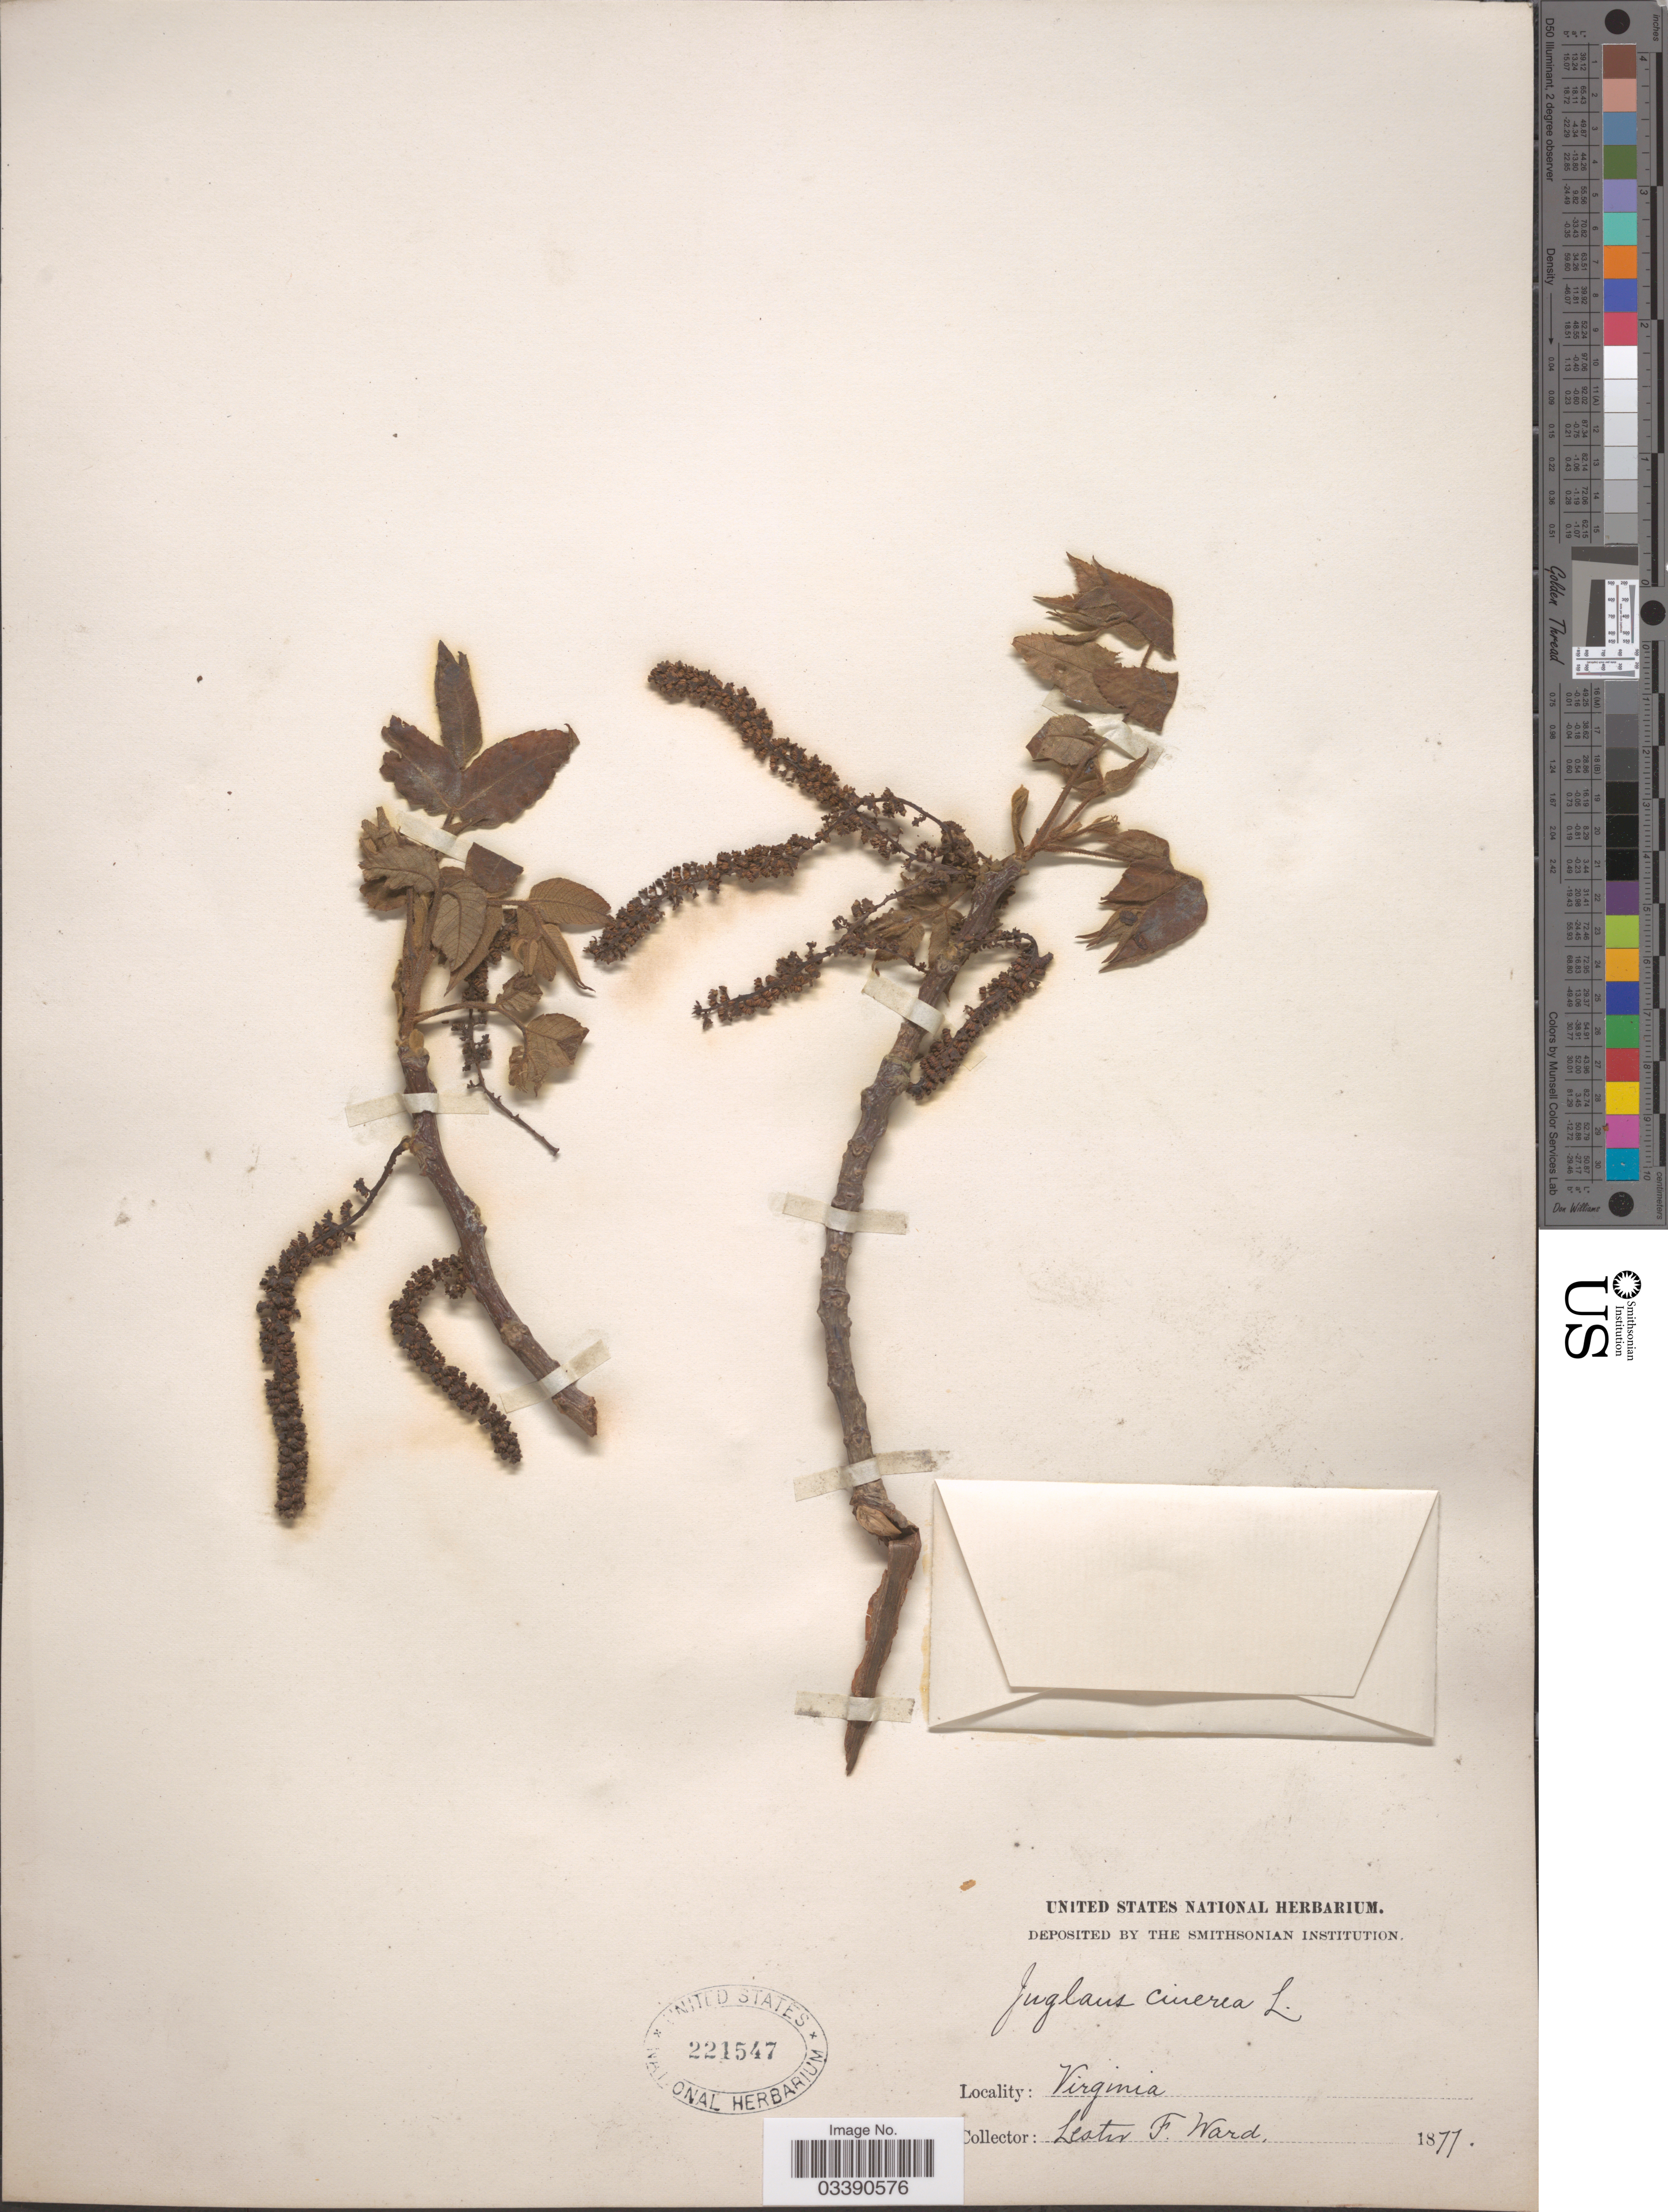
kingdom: Plantae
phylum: Tracheophyta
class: Magnoliopsida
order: Fagales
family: Juglandaceae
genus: Juglans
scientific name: Juglans cinerea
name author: L.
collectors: L. F. Ward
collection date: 1877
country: United States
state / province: Virginia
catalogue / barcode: US 221547